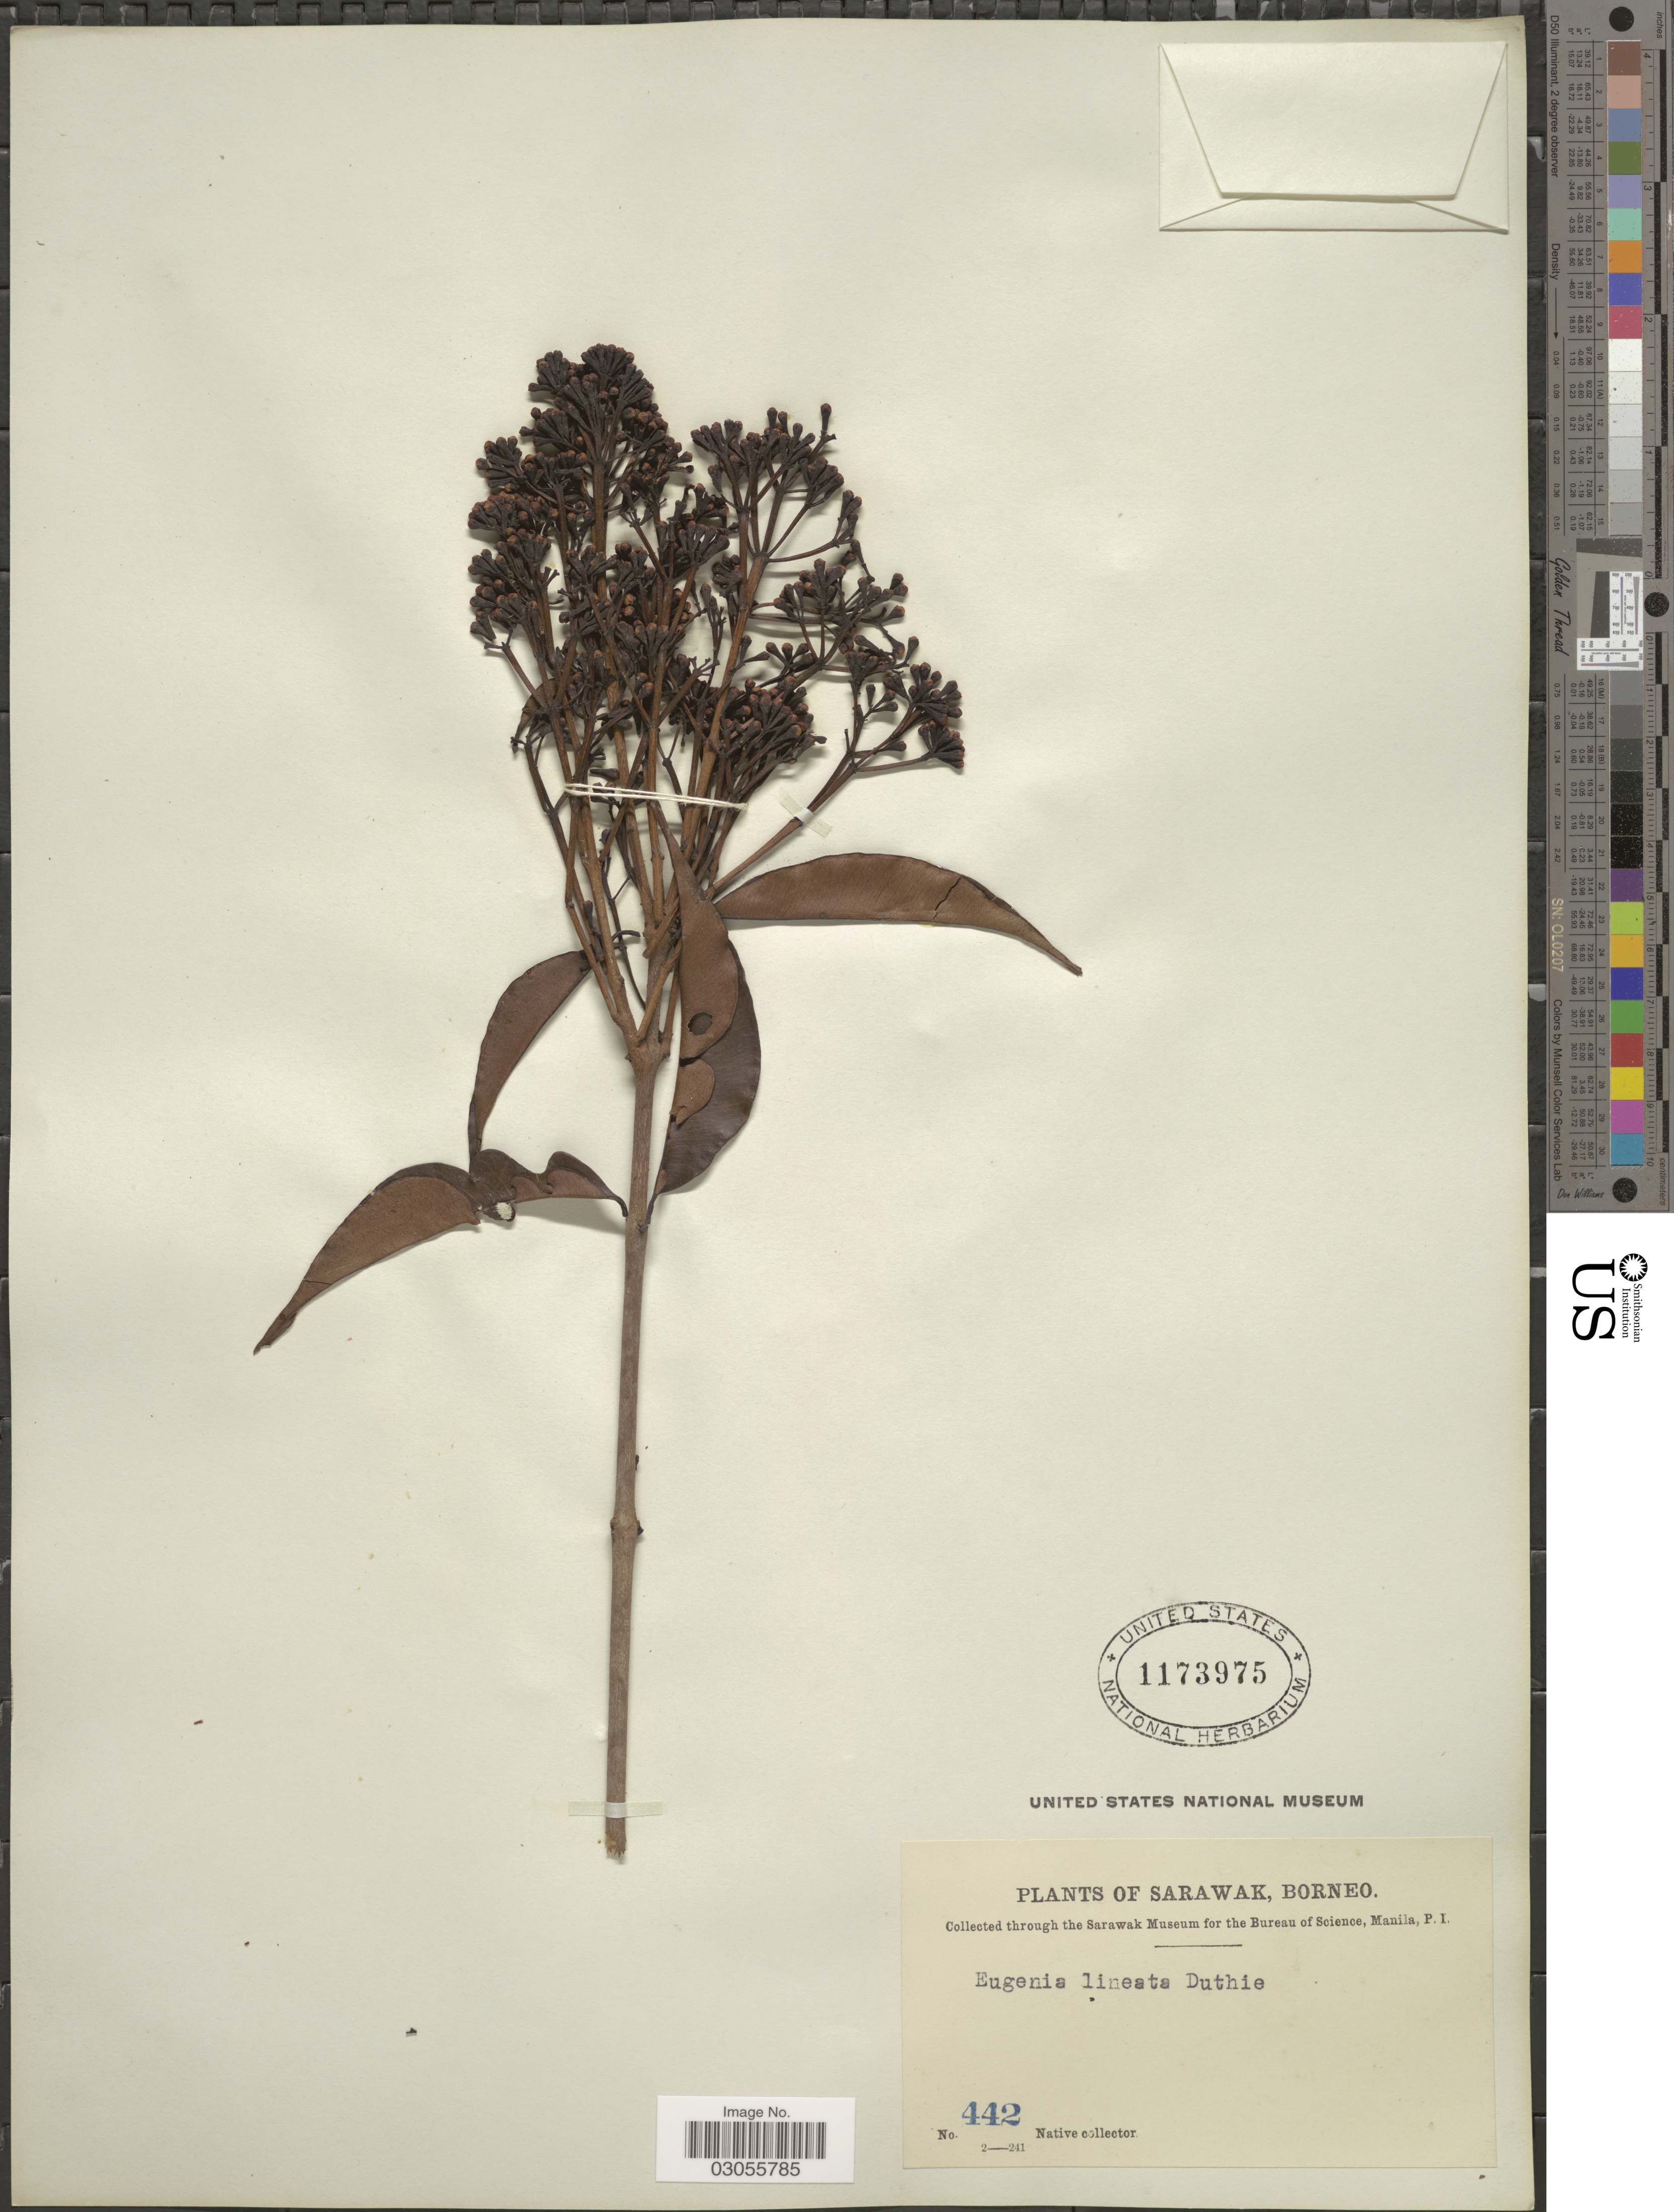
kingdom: Plantae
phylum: Tracheophyta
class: Magnoliopsida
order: Myrtales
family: Myrtaceae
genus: Syzygium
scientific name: Syzygium cerasiforme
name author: (Blume) Merr. & L.M. Perry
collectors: Native collector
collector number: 442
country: Malaysia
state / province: Sarawak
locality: Borneo.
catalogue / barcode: US 1173975